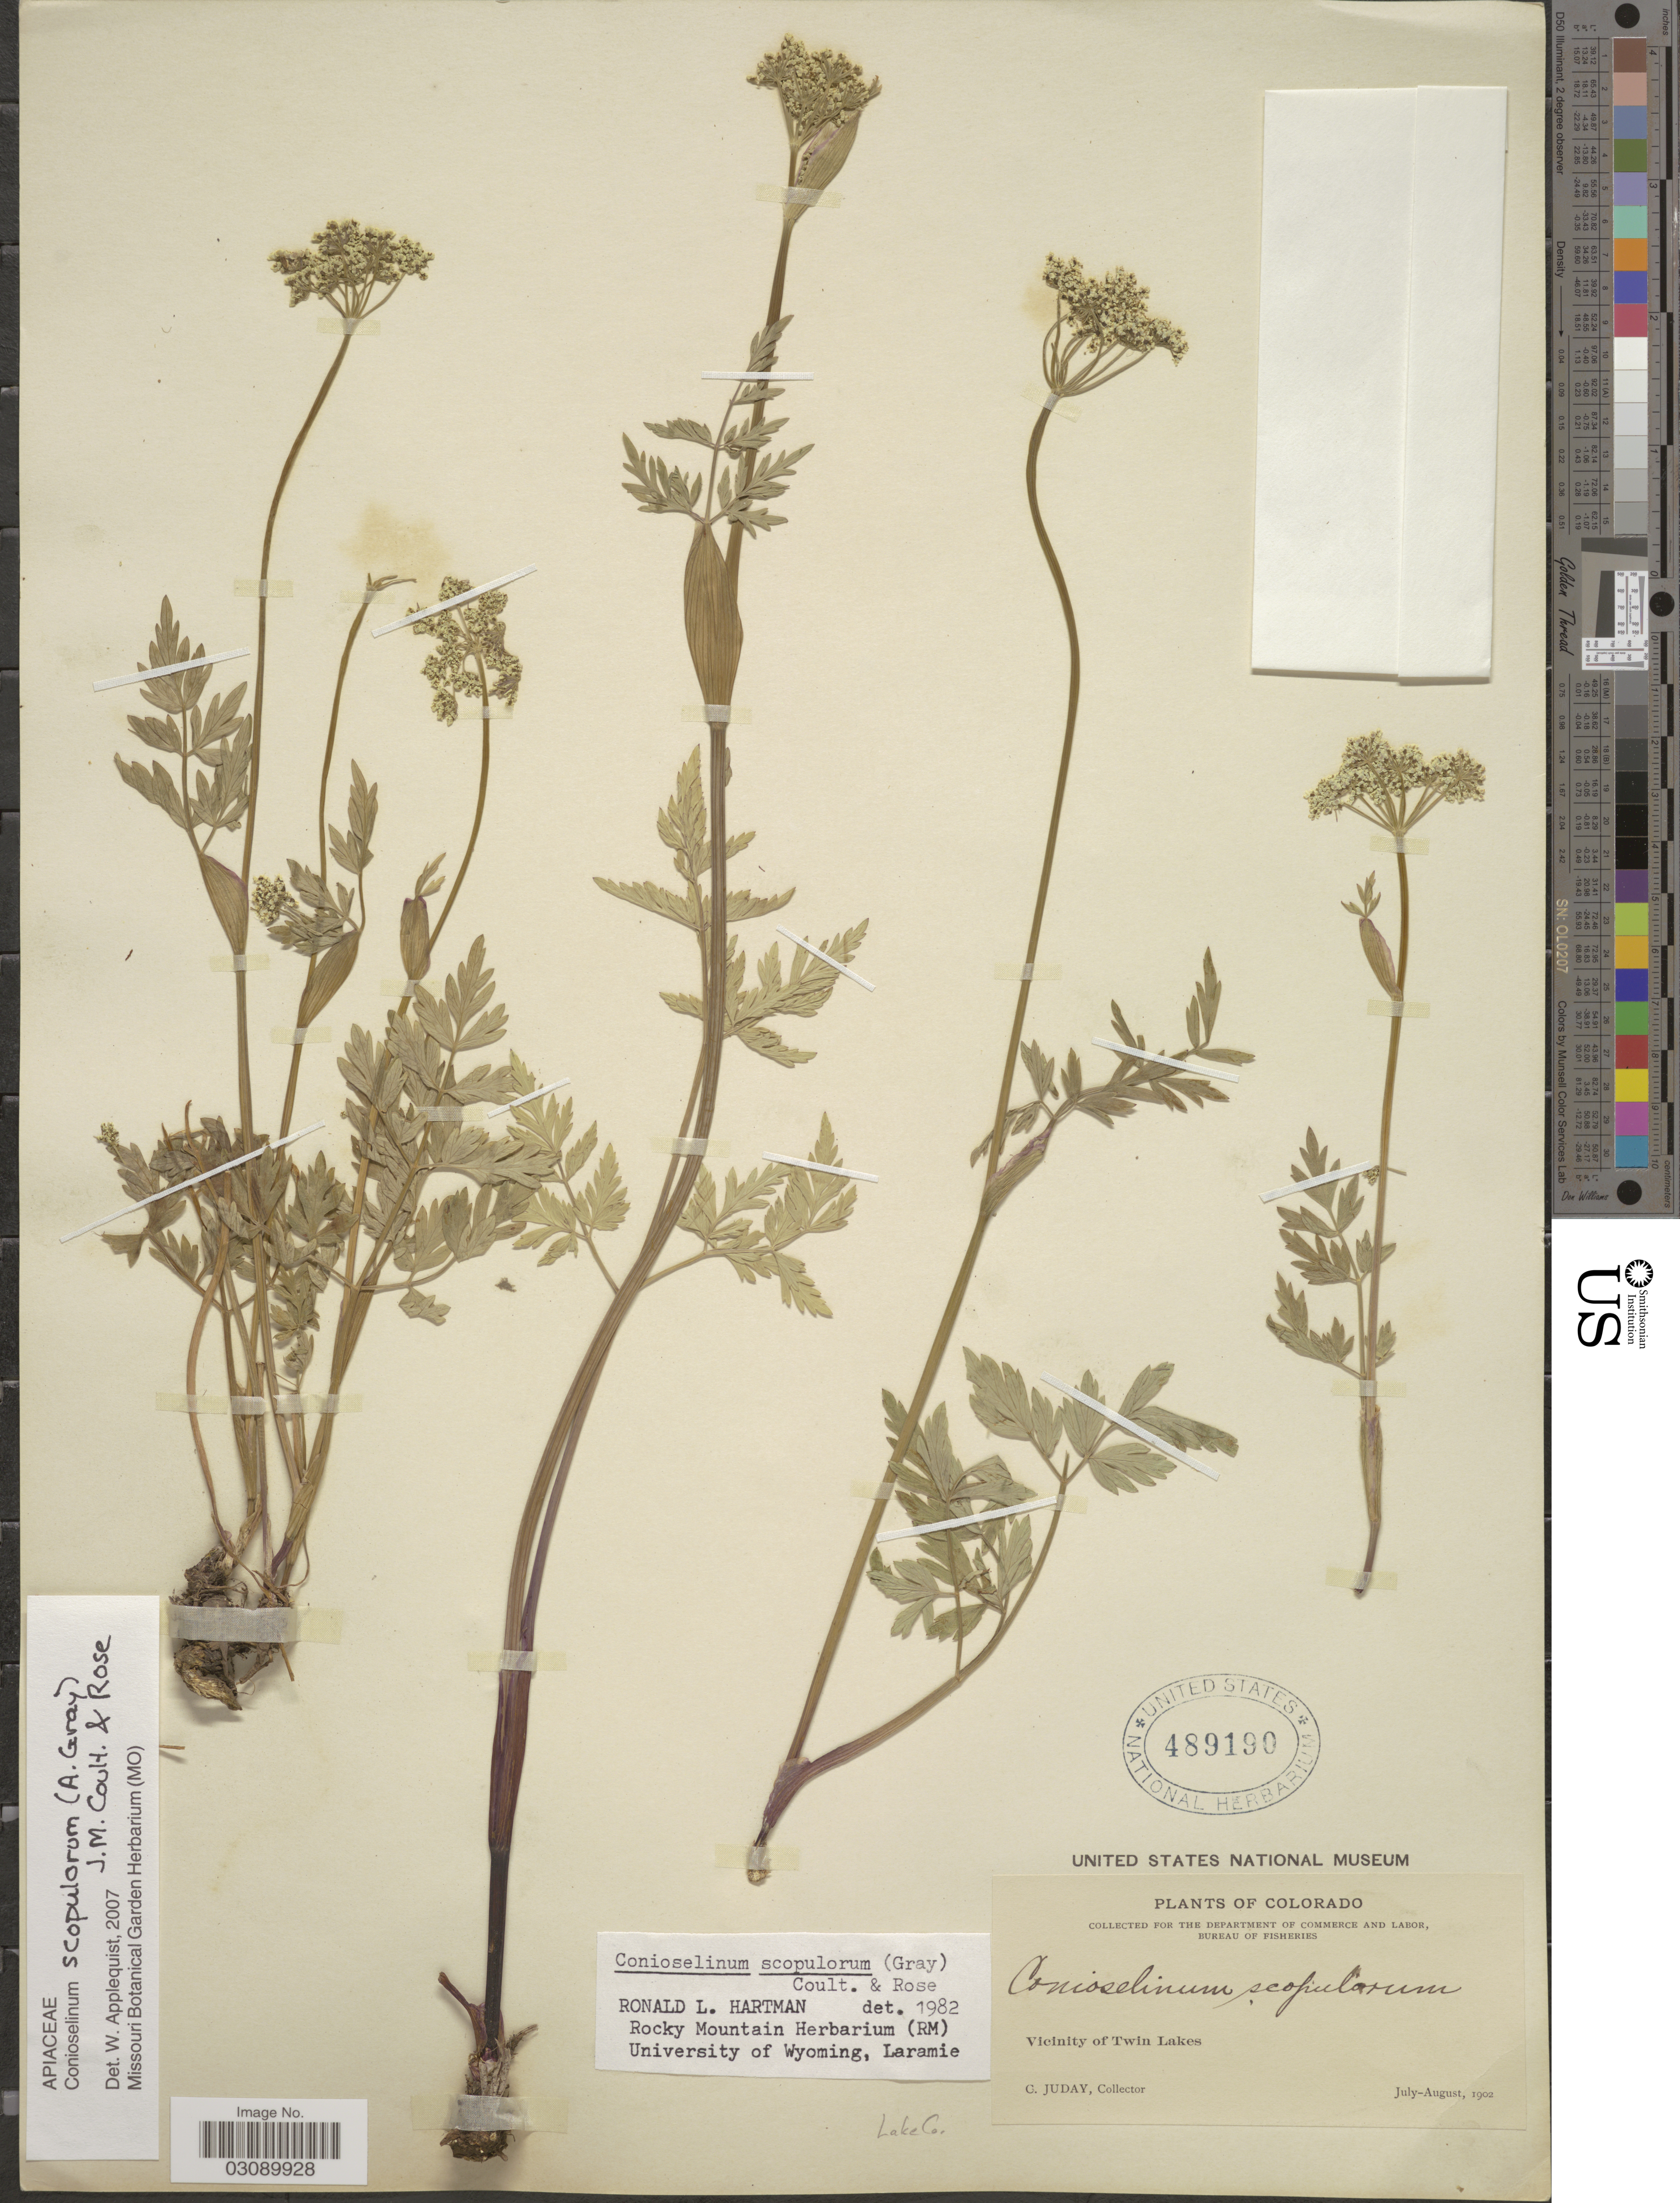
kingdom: Plantae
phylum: Tracheophyta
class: Magnoliopsida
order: Apiales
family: Apiaceae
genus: Conioselinum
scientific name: Conioselinum scopulorum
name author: (A. Gray) J.M. Coult. & Rose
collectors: C. Juday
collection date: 1902-07/1902-08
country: United States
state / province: Colorado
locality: Vicinity of Twin Lakes. Lake Co.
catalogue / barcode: US 489190